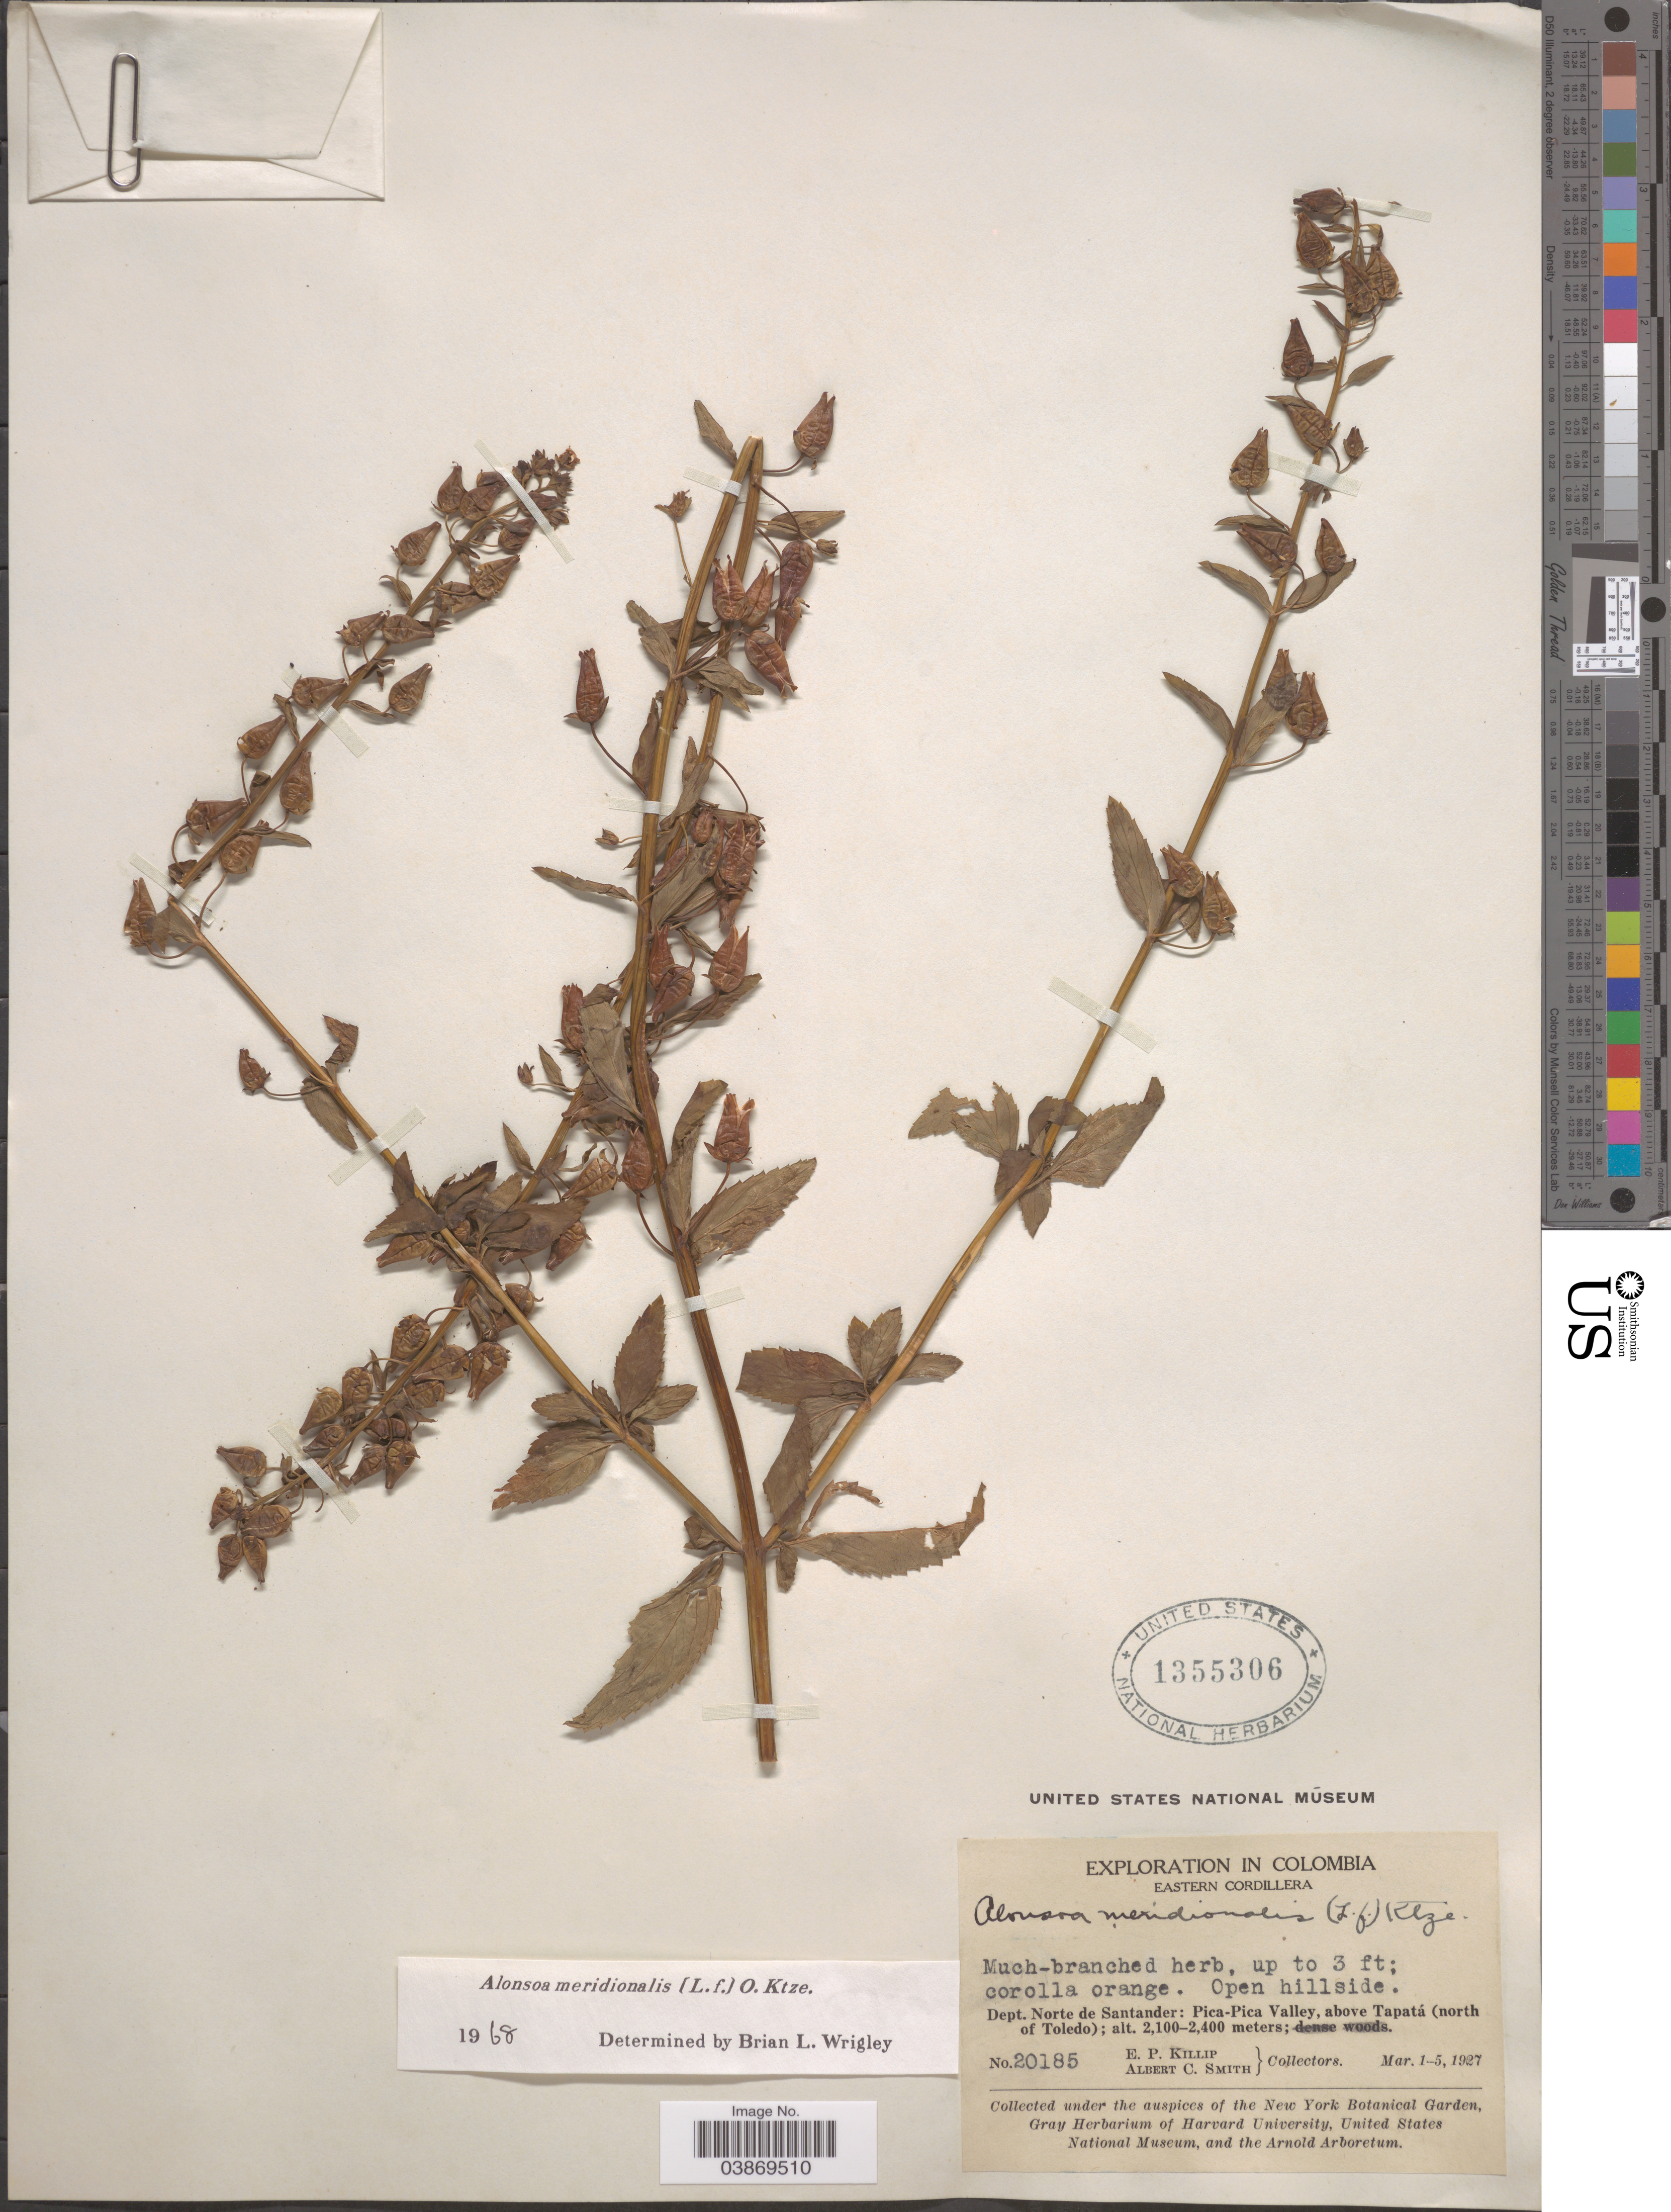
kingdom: Plantae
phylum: Tracheophyta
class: Magnoliopsida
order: Lamiales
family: Scrophulariaceae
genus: Alonsoa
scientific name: Alonsoa meridionalis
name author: (L. f.) Kuntze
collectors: E. P. Killip & A. C. Smith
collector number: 20185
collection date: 1927-03-01/1927-03-05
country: Colombia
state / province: Norte de Santander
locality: Eastern Cordillera. Dept. Norte de Santander: Pica-Pica Valley, above Tapatá (north of Toledo).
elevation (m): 2100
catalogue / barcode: US 1355306